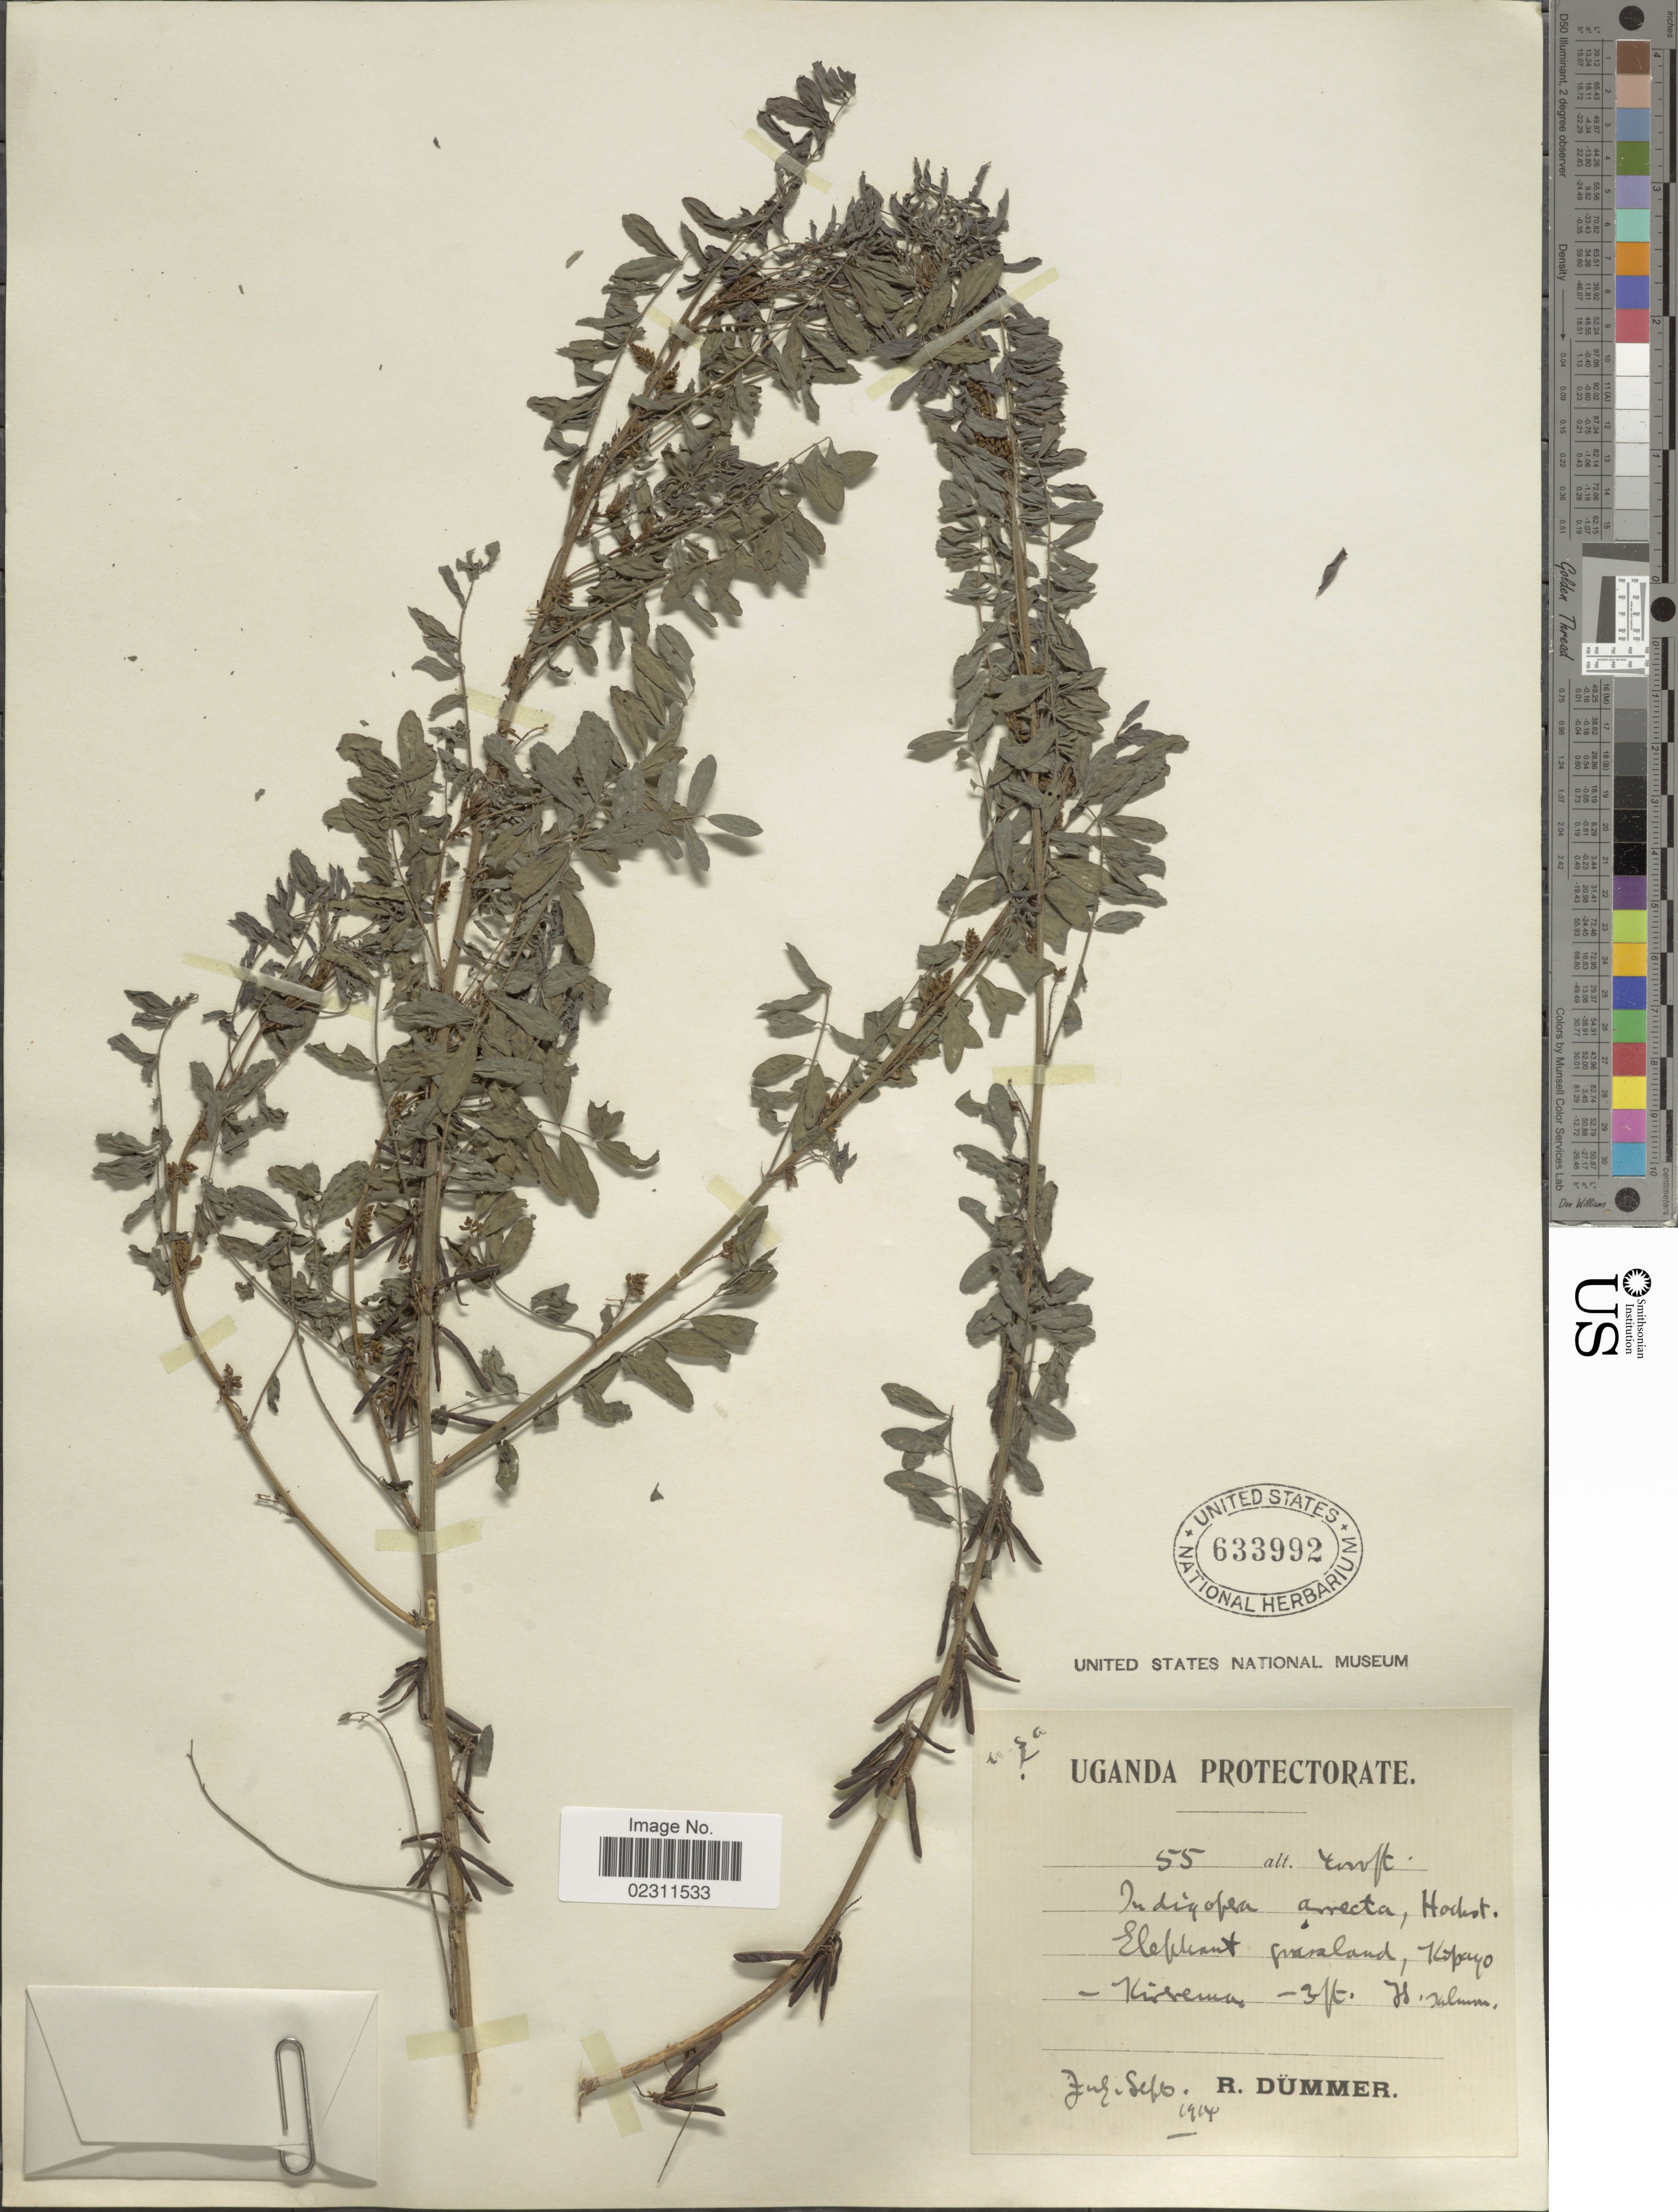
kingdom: Plantae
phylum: Tracheophyta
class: Magnoliopsida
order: Fabales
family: Fabaceae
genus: Indigofera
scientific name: Indigofera arrecta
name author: Hochst. ex A. Rich.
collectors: R. A. Dümmer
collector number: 55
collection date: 1914-07/1914-09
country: Uganda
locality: Uganda Proctectorate, Kipayo-Kirerema.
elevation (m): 1219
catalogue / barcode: US 633992